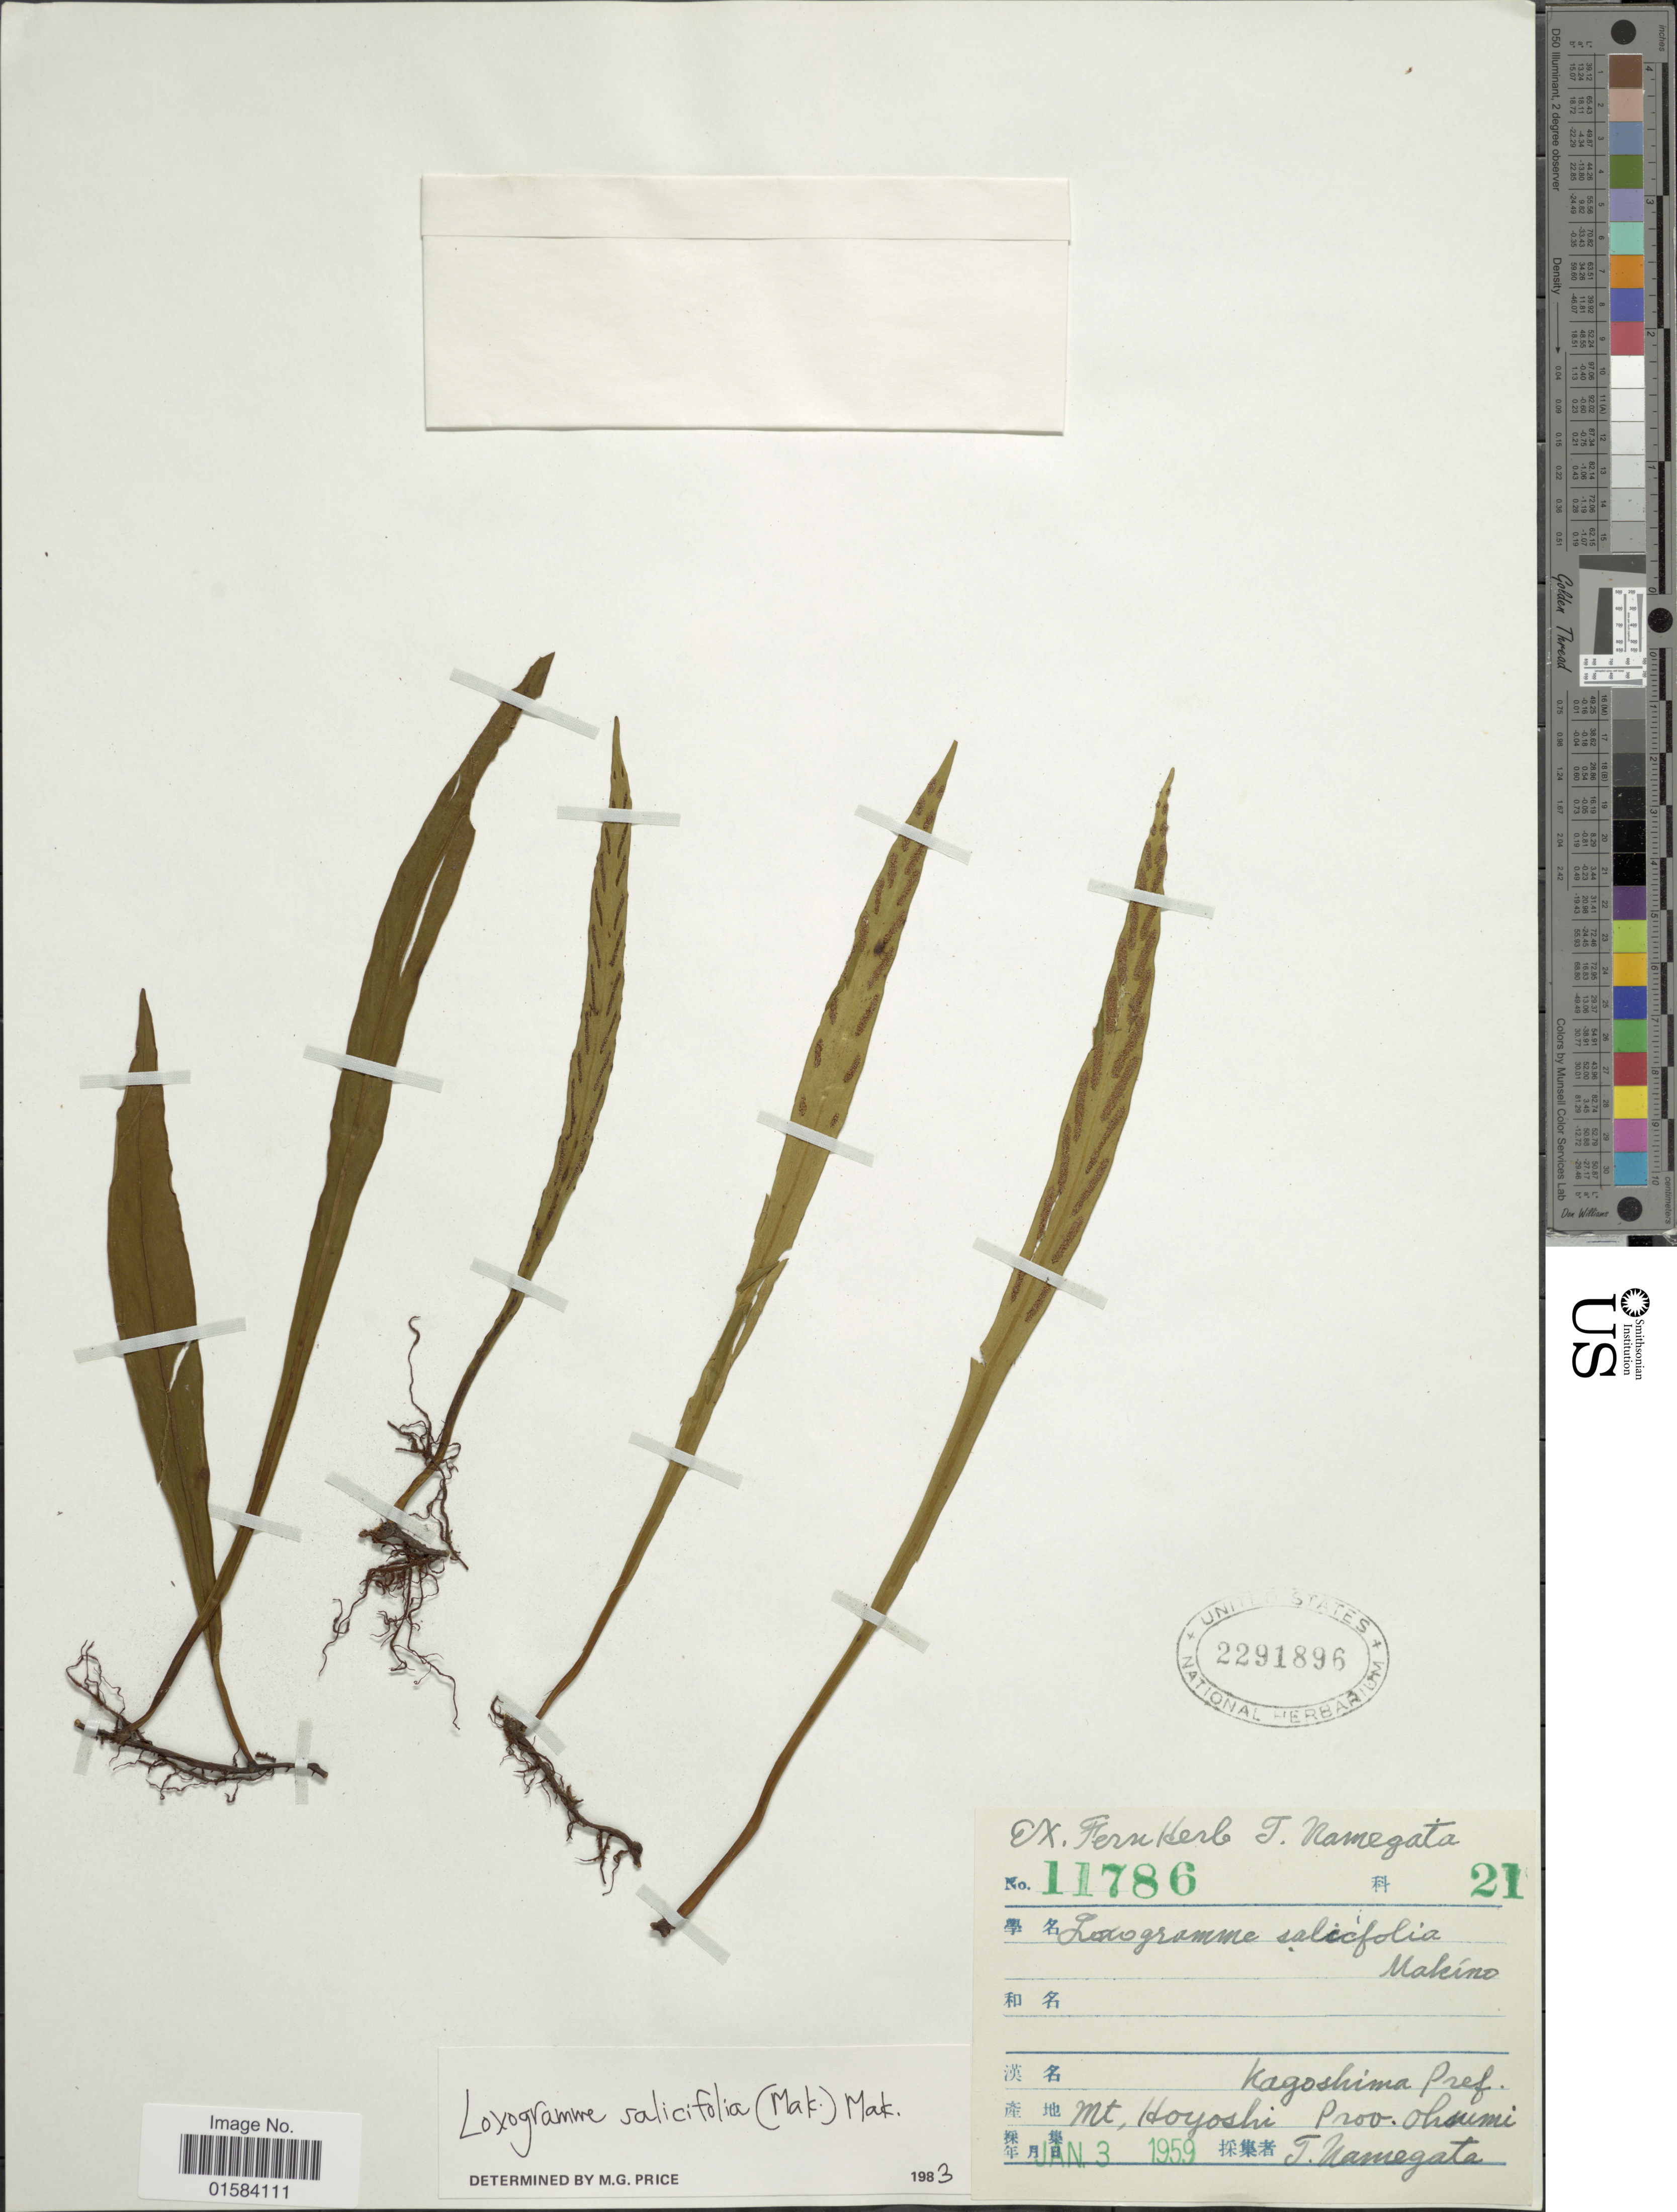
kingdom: Plantae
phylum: Tracheophyta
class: Polypodiopsida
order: Polypodiales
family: Polypodiaceae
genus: Loxogramme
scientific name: Loxogramme salicifolia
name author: (Makino) Makino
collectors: T. Namegata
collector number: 11786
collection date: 1959-01-03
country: Japan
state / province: Kagosima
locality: Kagoshima Pref Mt Hoyoshi Prov. Ohsumi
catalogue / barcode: US 2291896